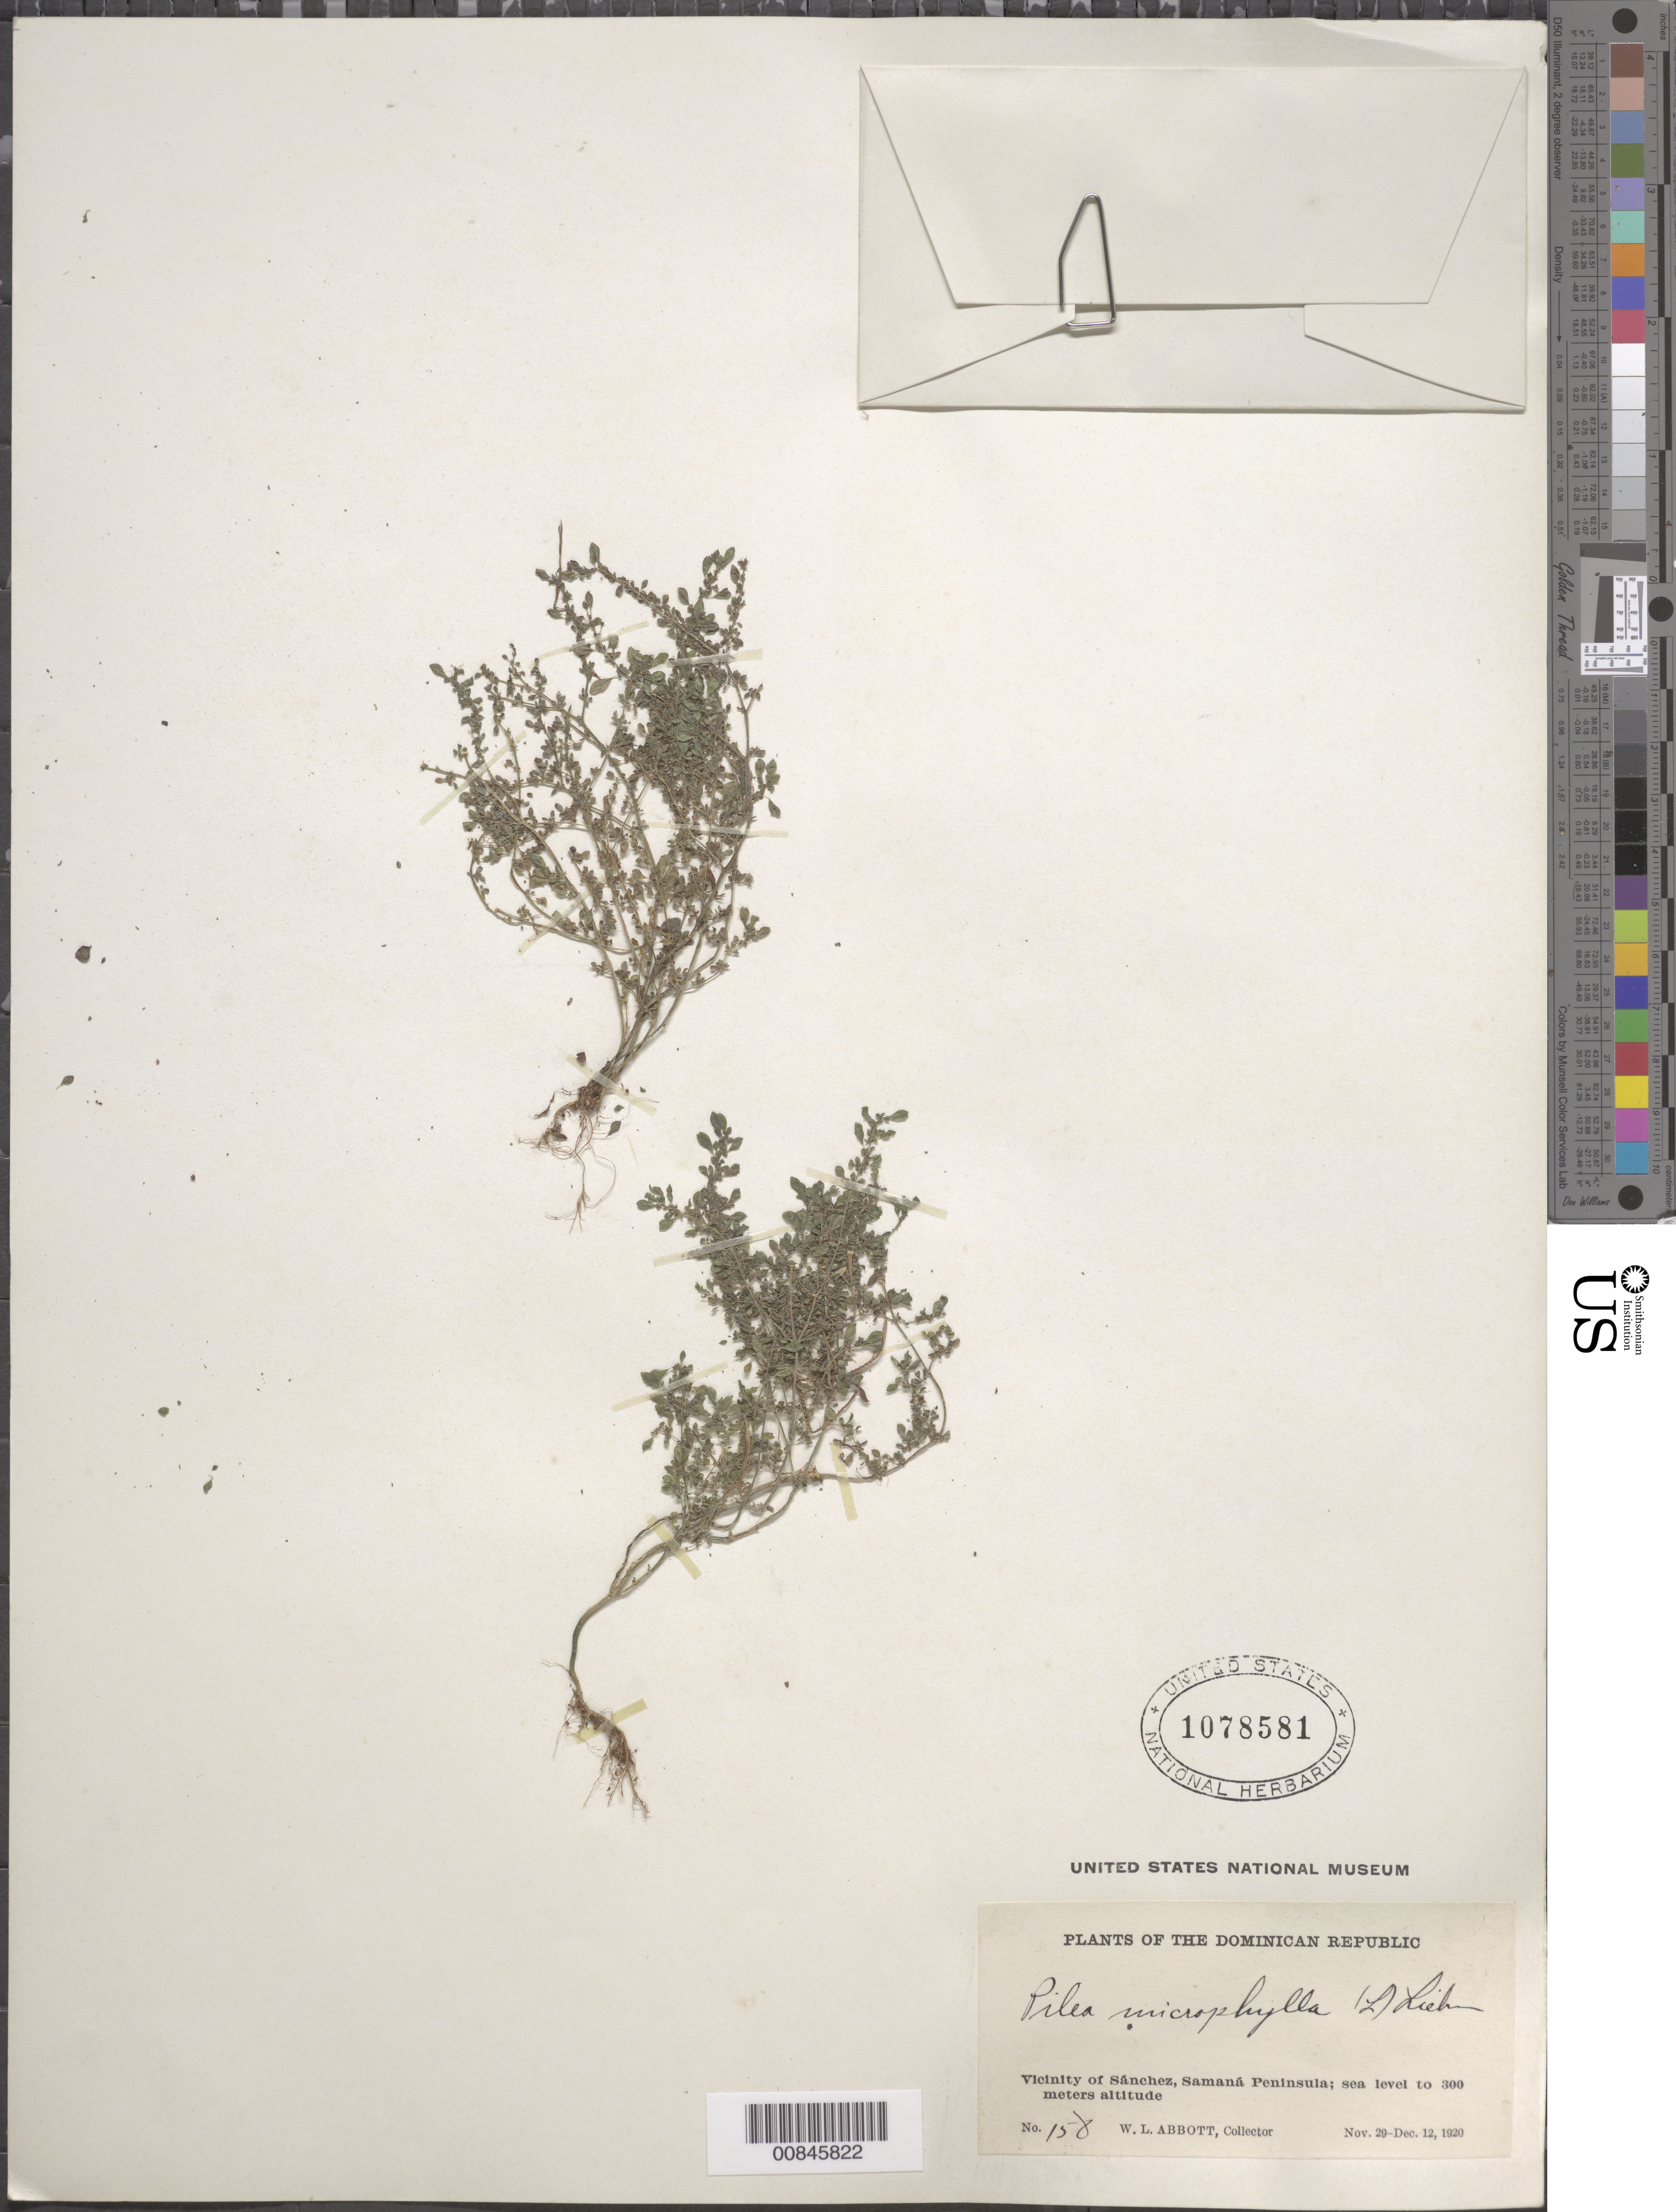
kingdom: Plantae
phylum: Tracheophyta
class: Magnoliopsida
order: Rosales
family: Urticaceae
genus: Pilea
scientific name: Pilea microphylla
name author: (L.) Liebm.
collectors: W. L. Abbott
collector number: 158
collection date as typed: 29 Nov 1920 to 12 Dec 1920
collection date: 1920-11-29/1920-12-12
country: Dominican Republic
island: Hispaniola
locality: Vicinity of Sánchez, Samaná Península.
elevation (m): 0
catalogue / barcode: US 1078581